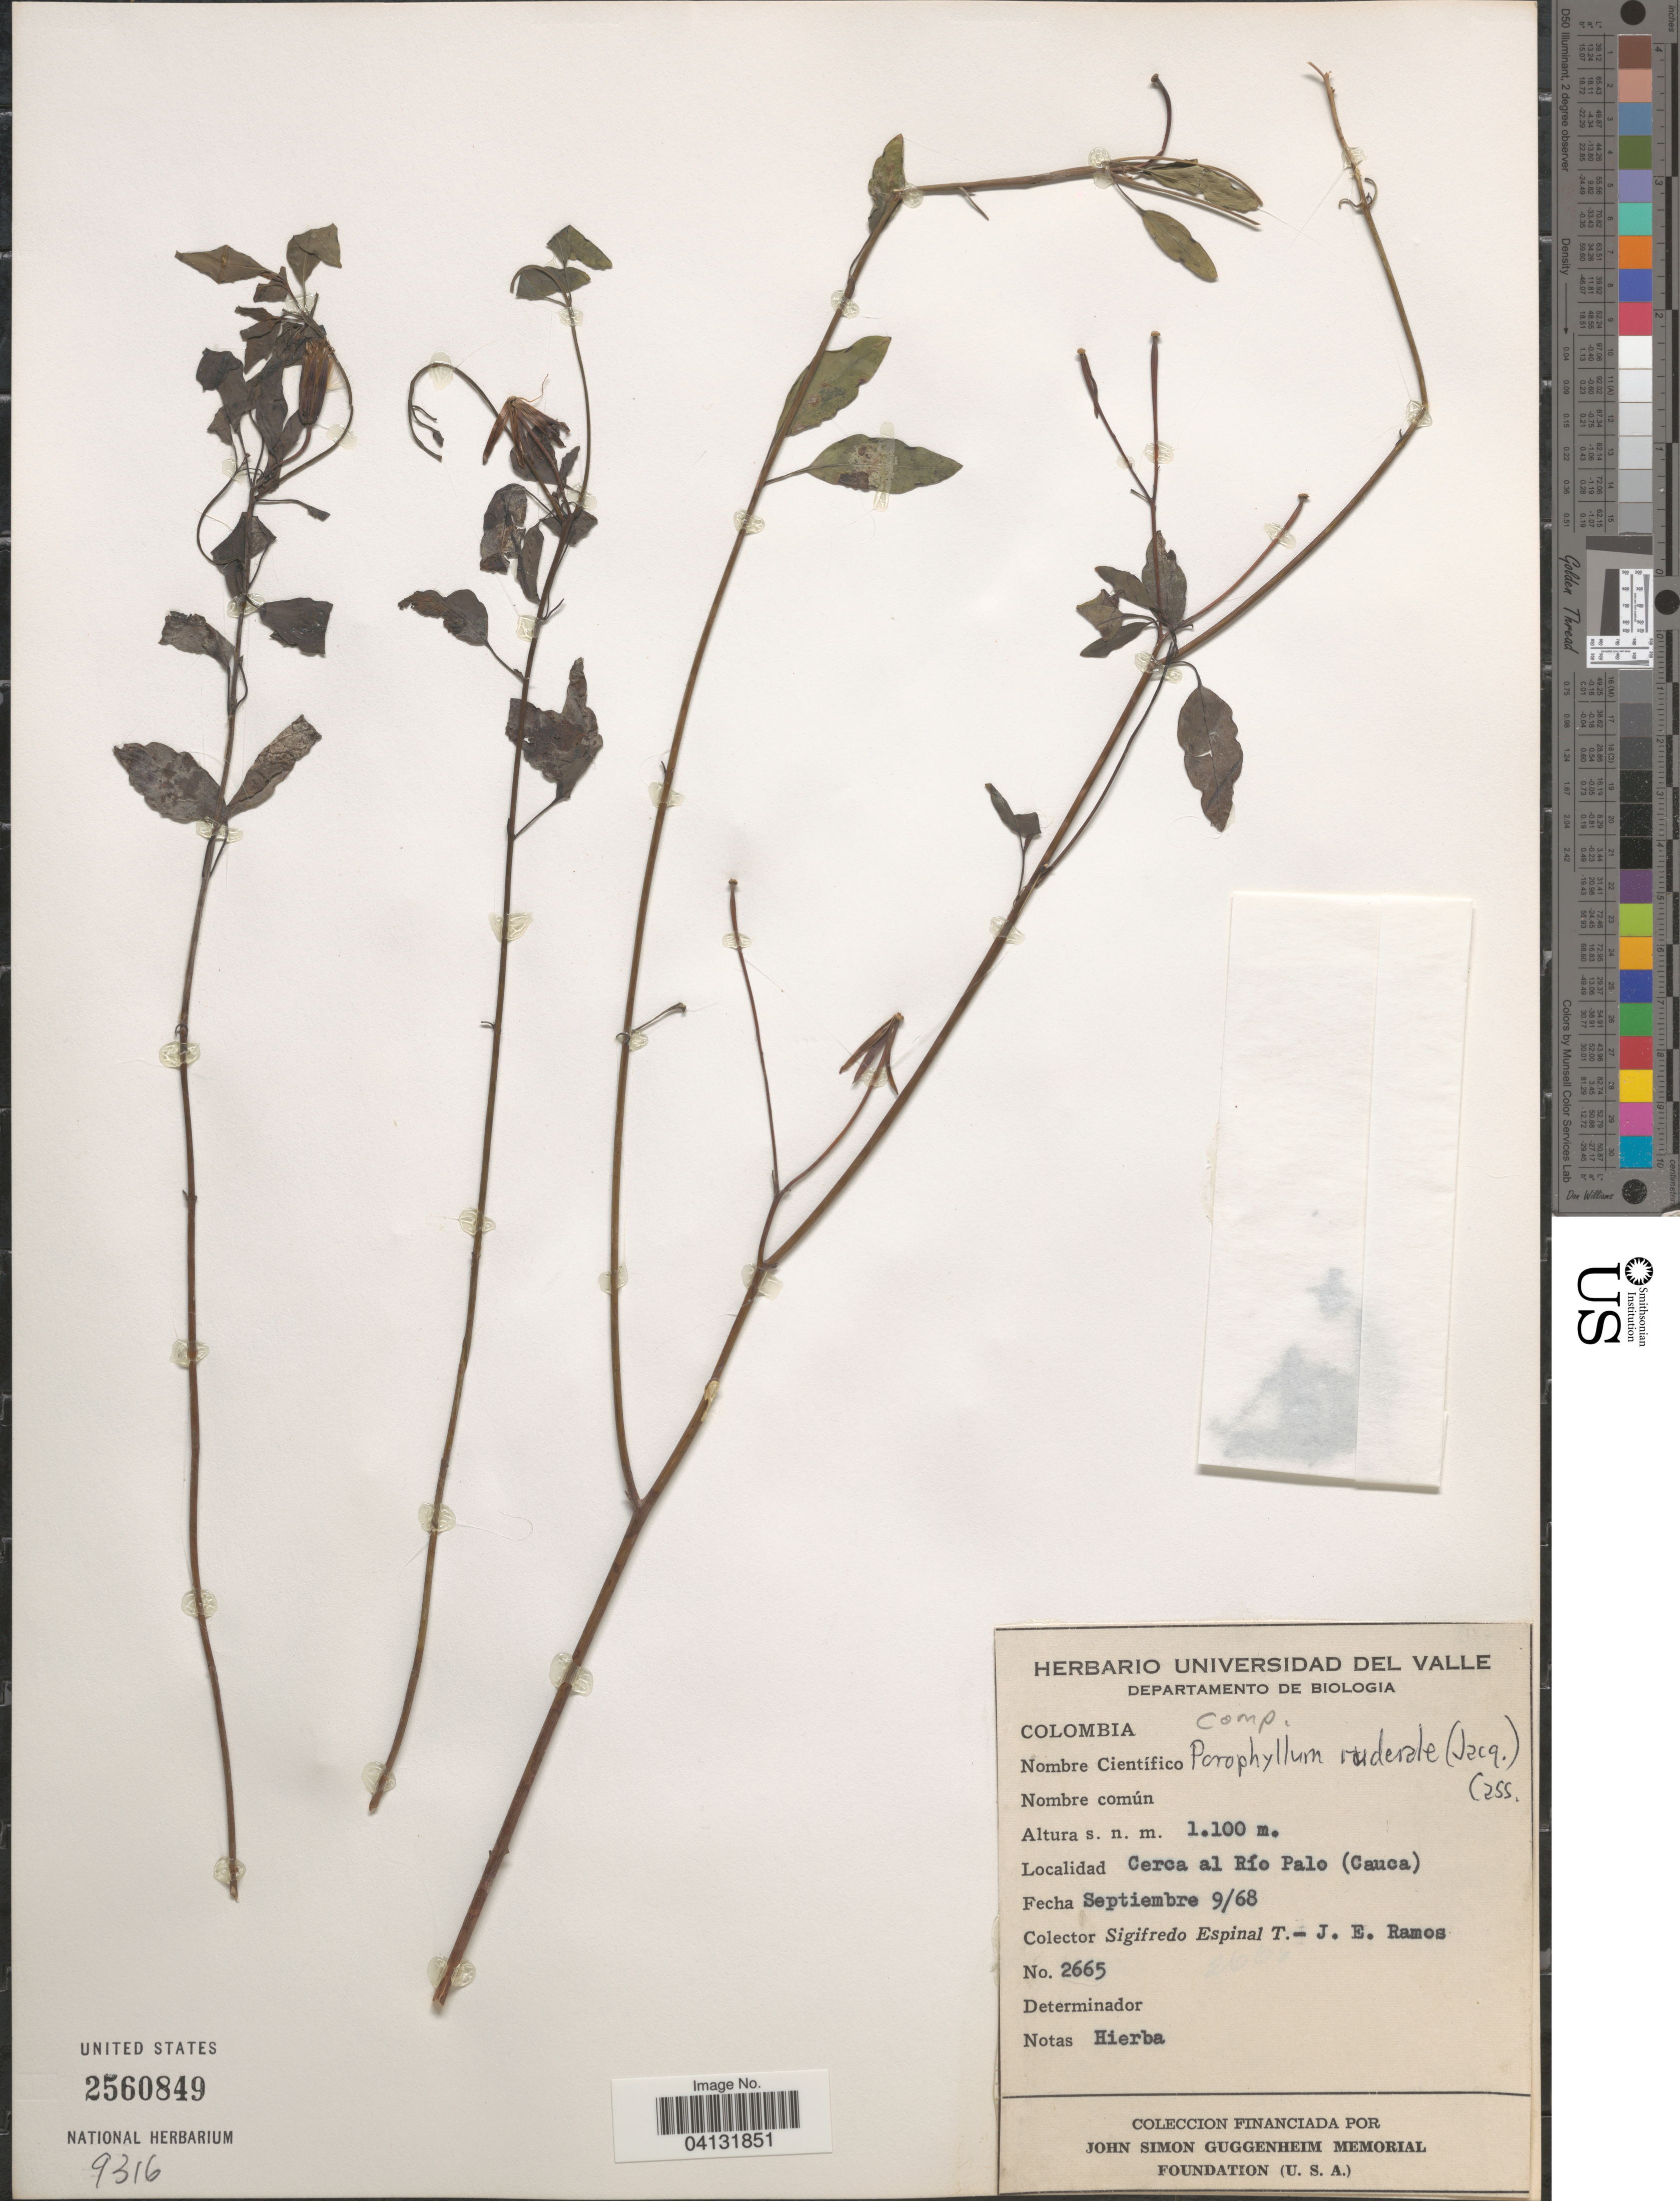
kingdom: Plantae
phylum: Tracheophyta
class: Magnoliopsida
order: Asterales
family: Asteraceae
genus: Porophyllum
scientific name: Porophyllum ruderale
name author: (Jacq.) Cass.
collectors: S. Espinal T. & J. E. Ramos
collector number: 2665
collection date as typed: Transcribed d/m/y: 9/9/68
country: Colombia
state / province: Cauca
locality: Cerca al Río Palo.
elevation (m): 1100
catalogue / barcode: US 2560849